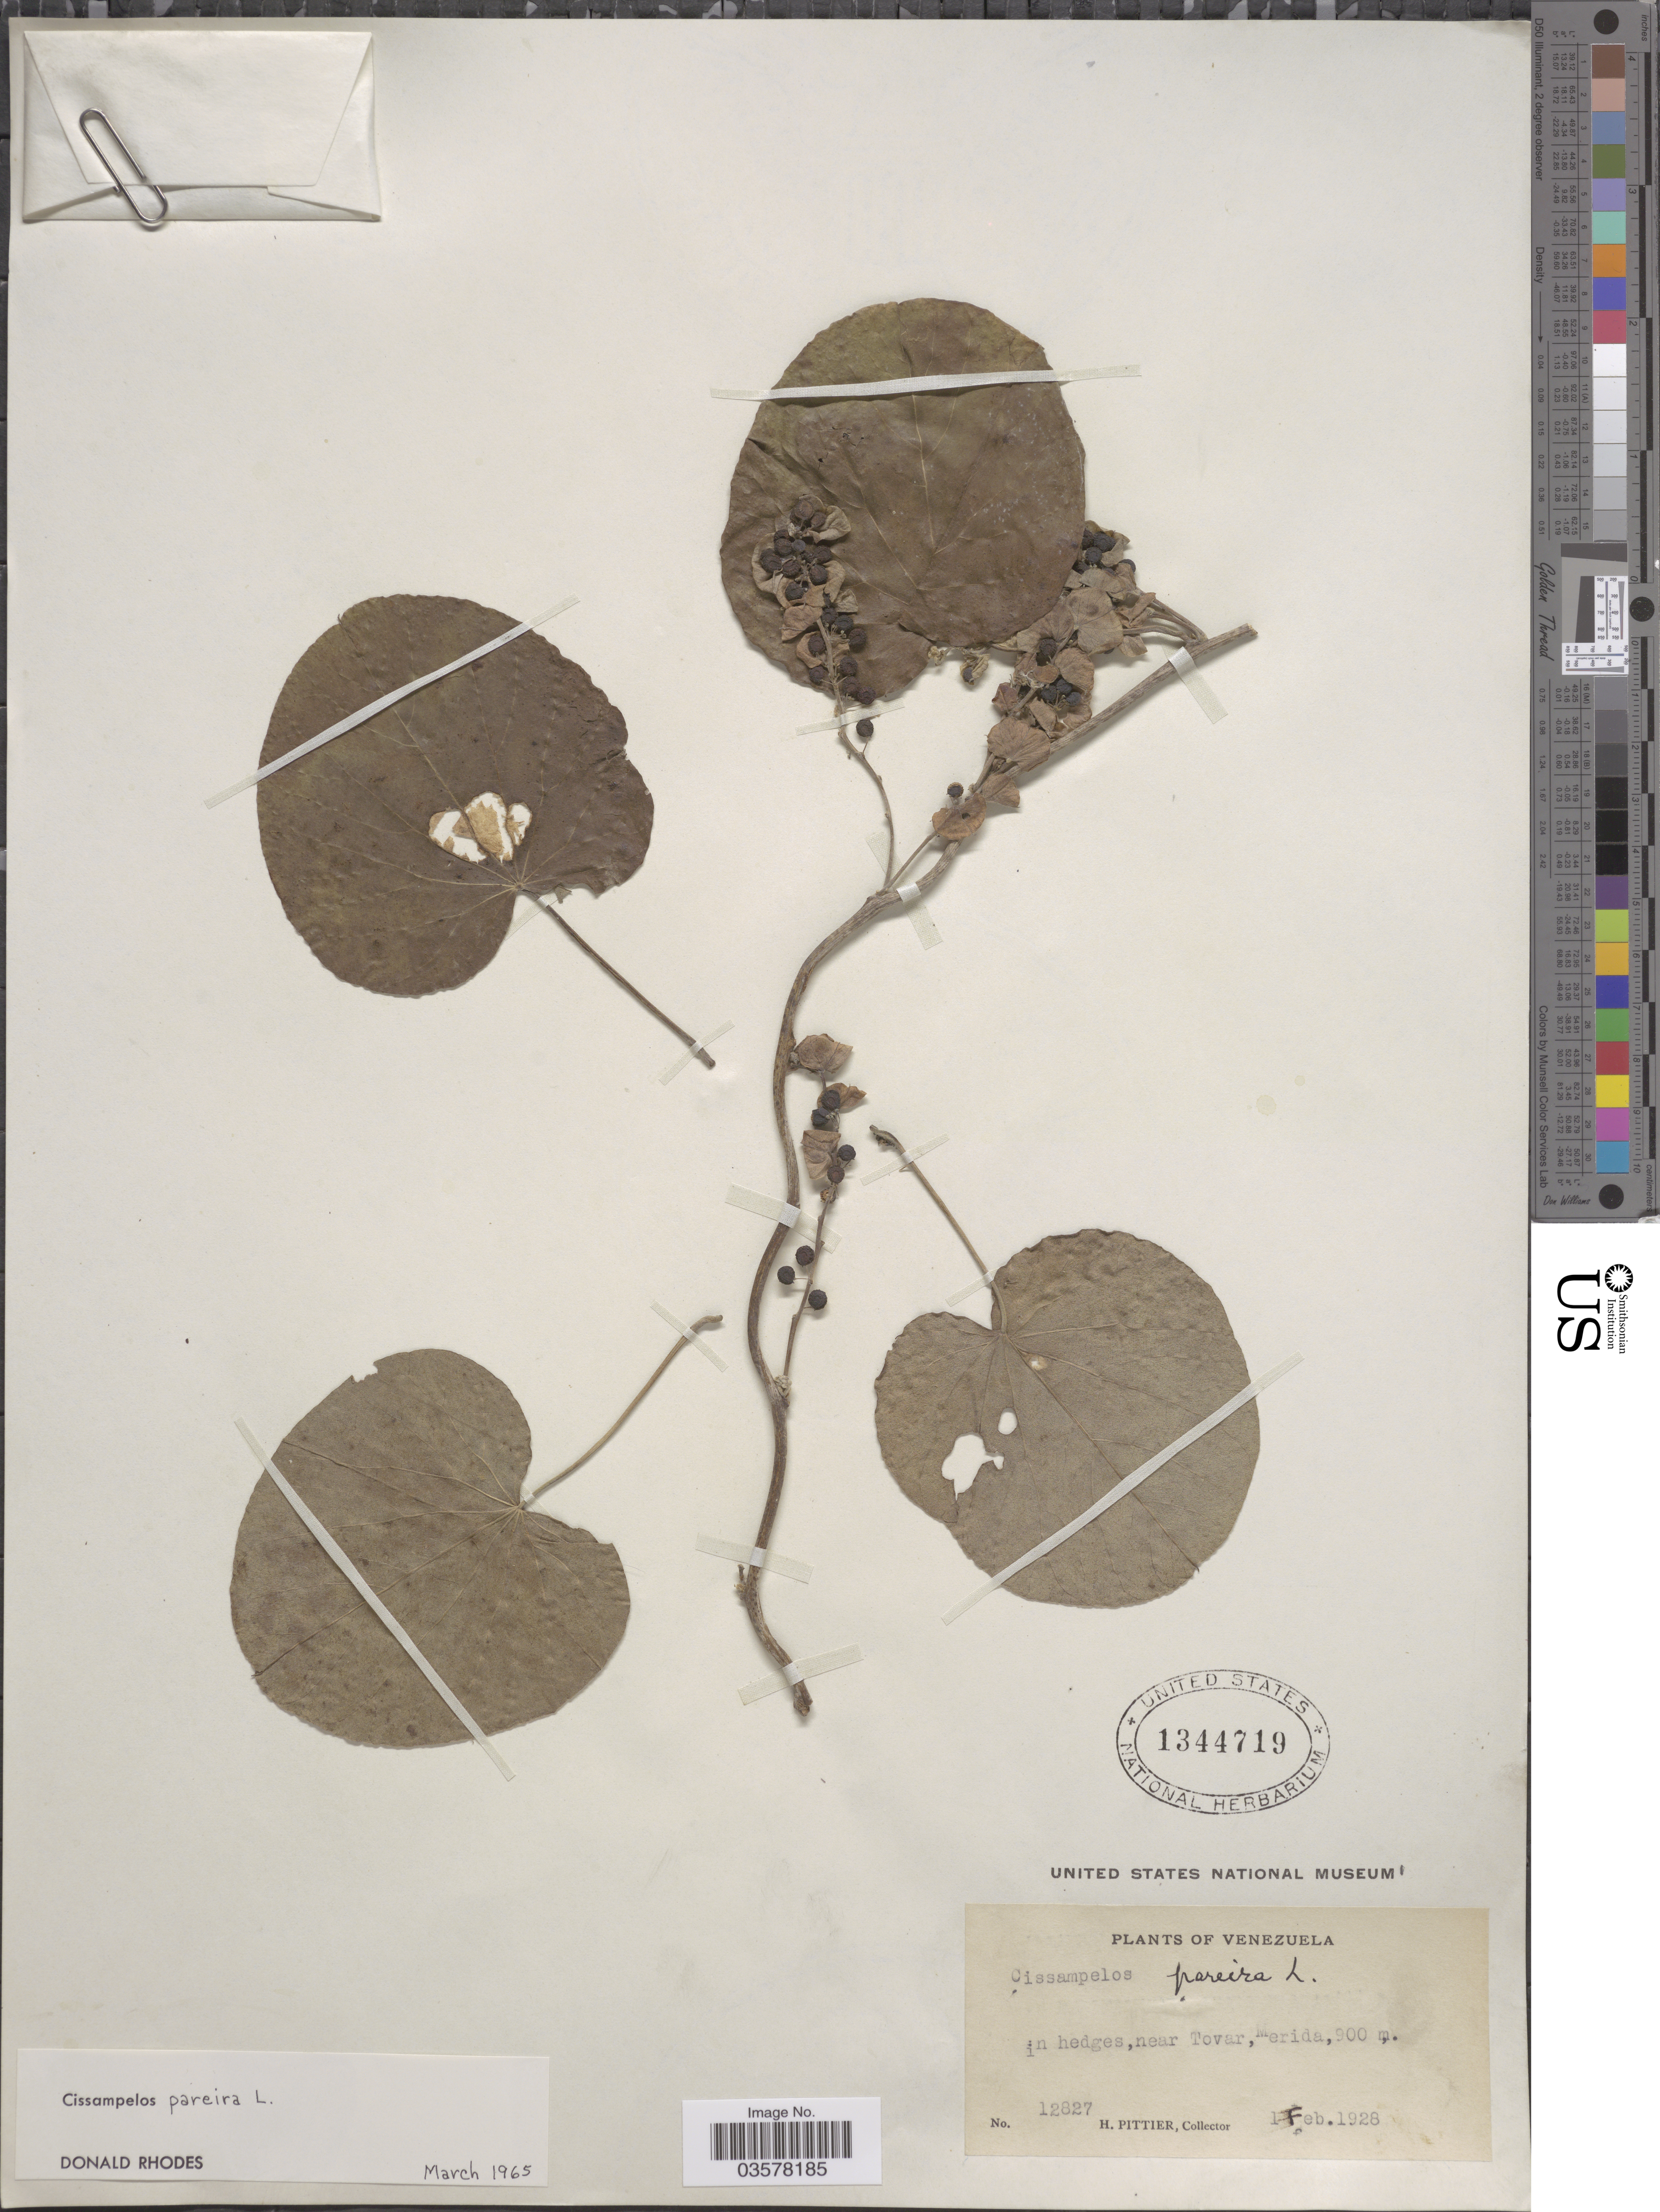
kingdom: Plantae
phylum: Tracheophyta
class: Magnoliopsida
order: Ranunculales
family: Menispermaceae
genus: Cissampelos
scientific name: Cissampelos pareira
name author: L.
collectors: H. F. Pittier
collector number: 12827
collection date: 1928-02-01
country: Venezuela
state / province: Mérida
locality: In hedges, near Tovar.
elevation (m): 900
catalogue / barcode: US 1344719